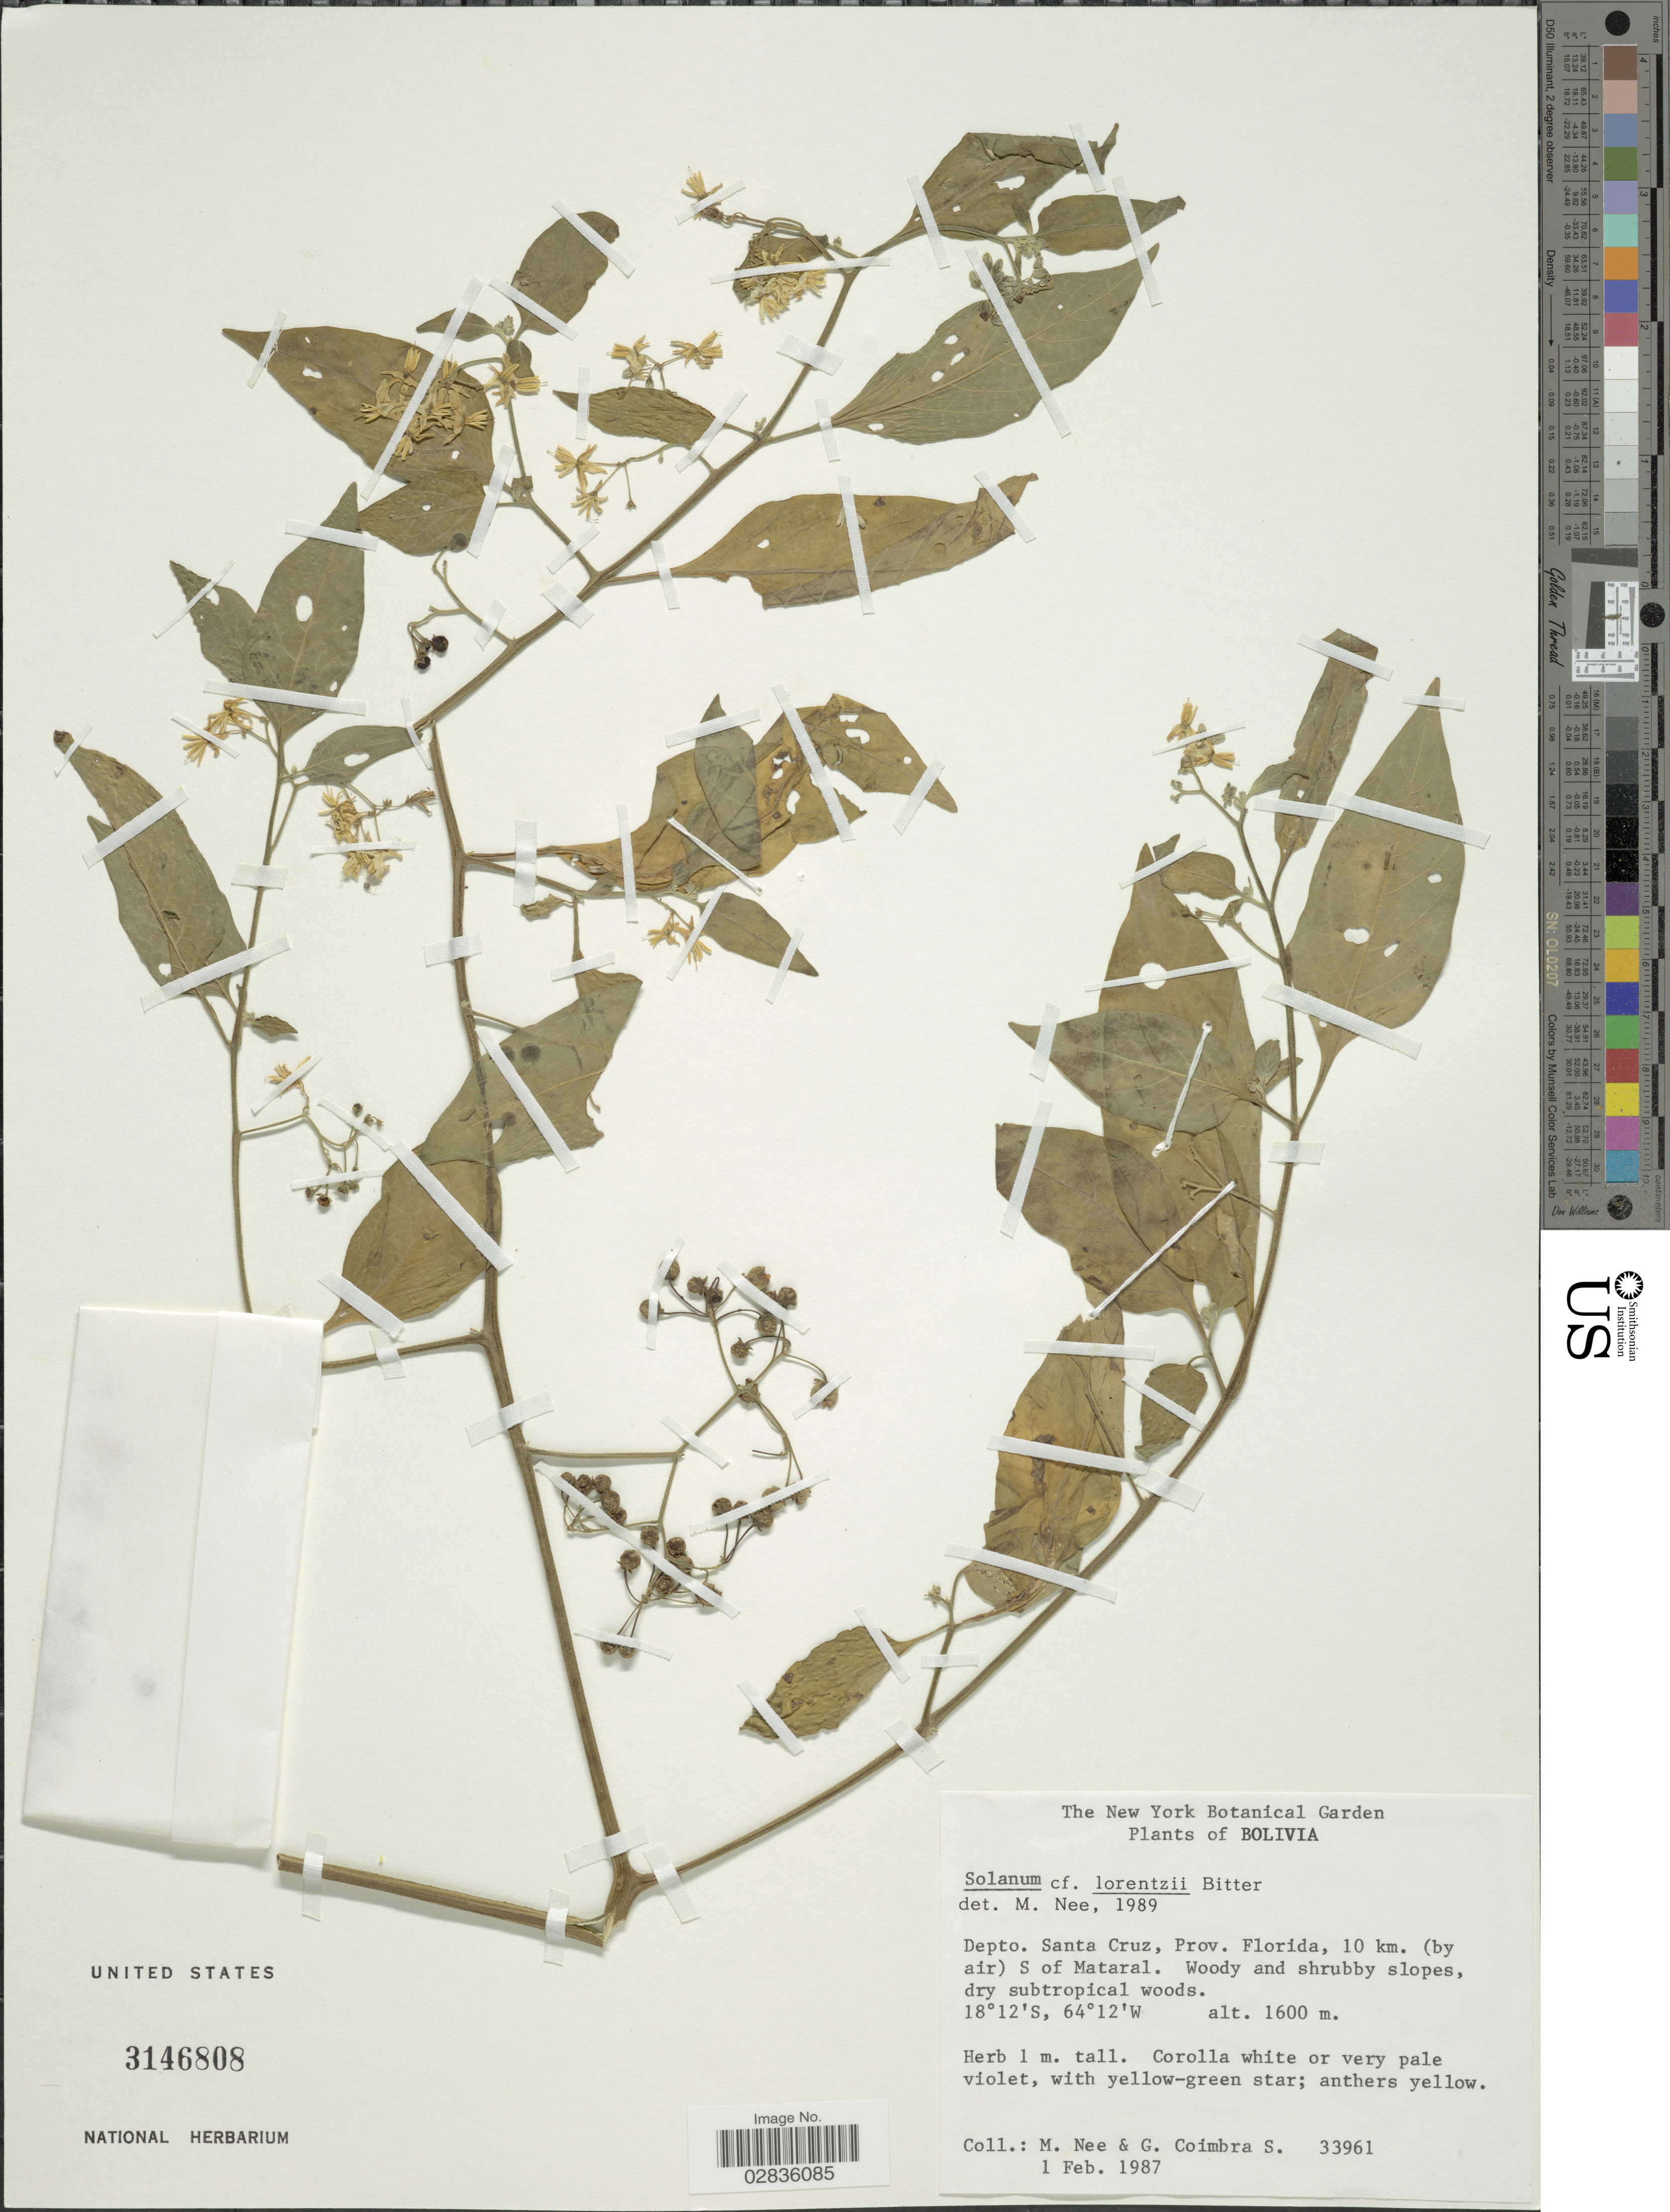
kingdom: Plantae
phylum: Tracheophyta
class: Magnoliopsida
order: Solanales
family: Solanaceae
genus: Solanum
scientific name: Solanum lorentzii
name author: Bitter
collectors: M. Nee & G. Coimbra S.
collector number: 33961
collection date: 1987-02-01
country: Bolivia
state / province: Santa Cruz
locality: Depto. Santa Cruz, Prov. Florida, 10 km. (by air) S of Mataral.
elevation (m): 1600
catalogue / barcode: US 3146808